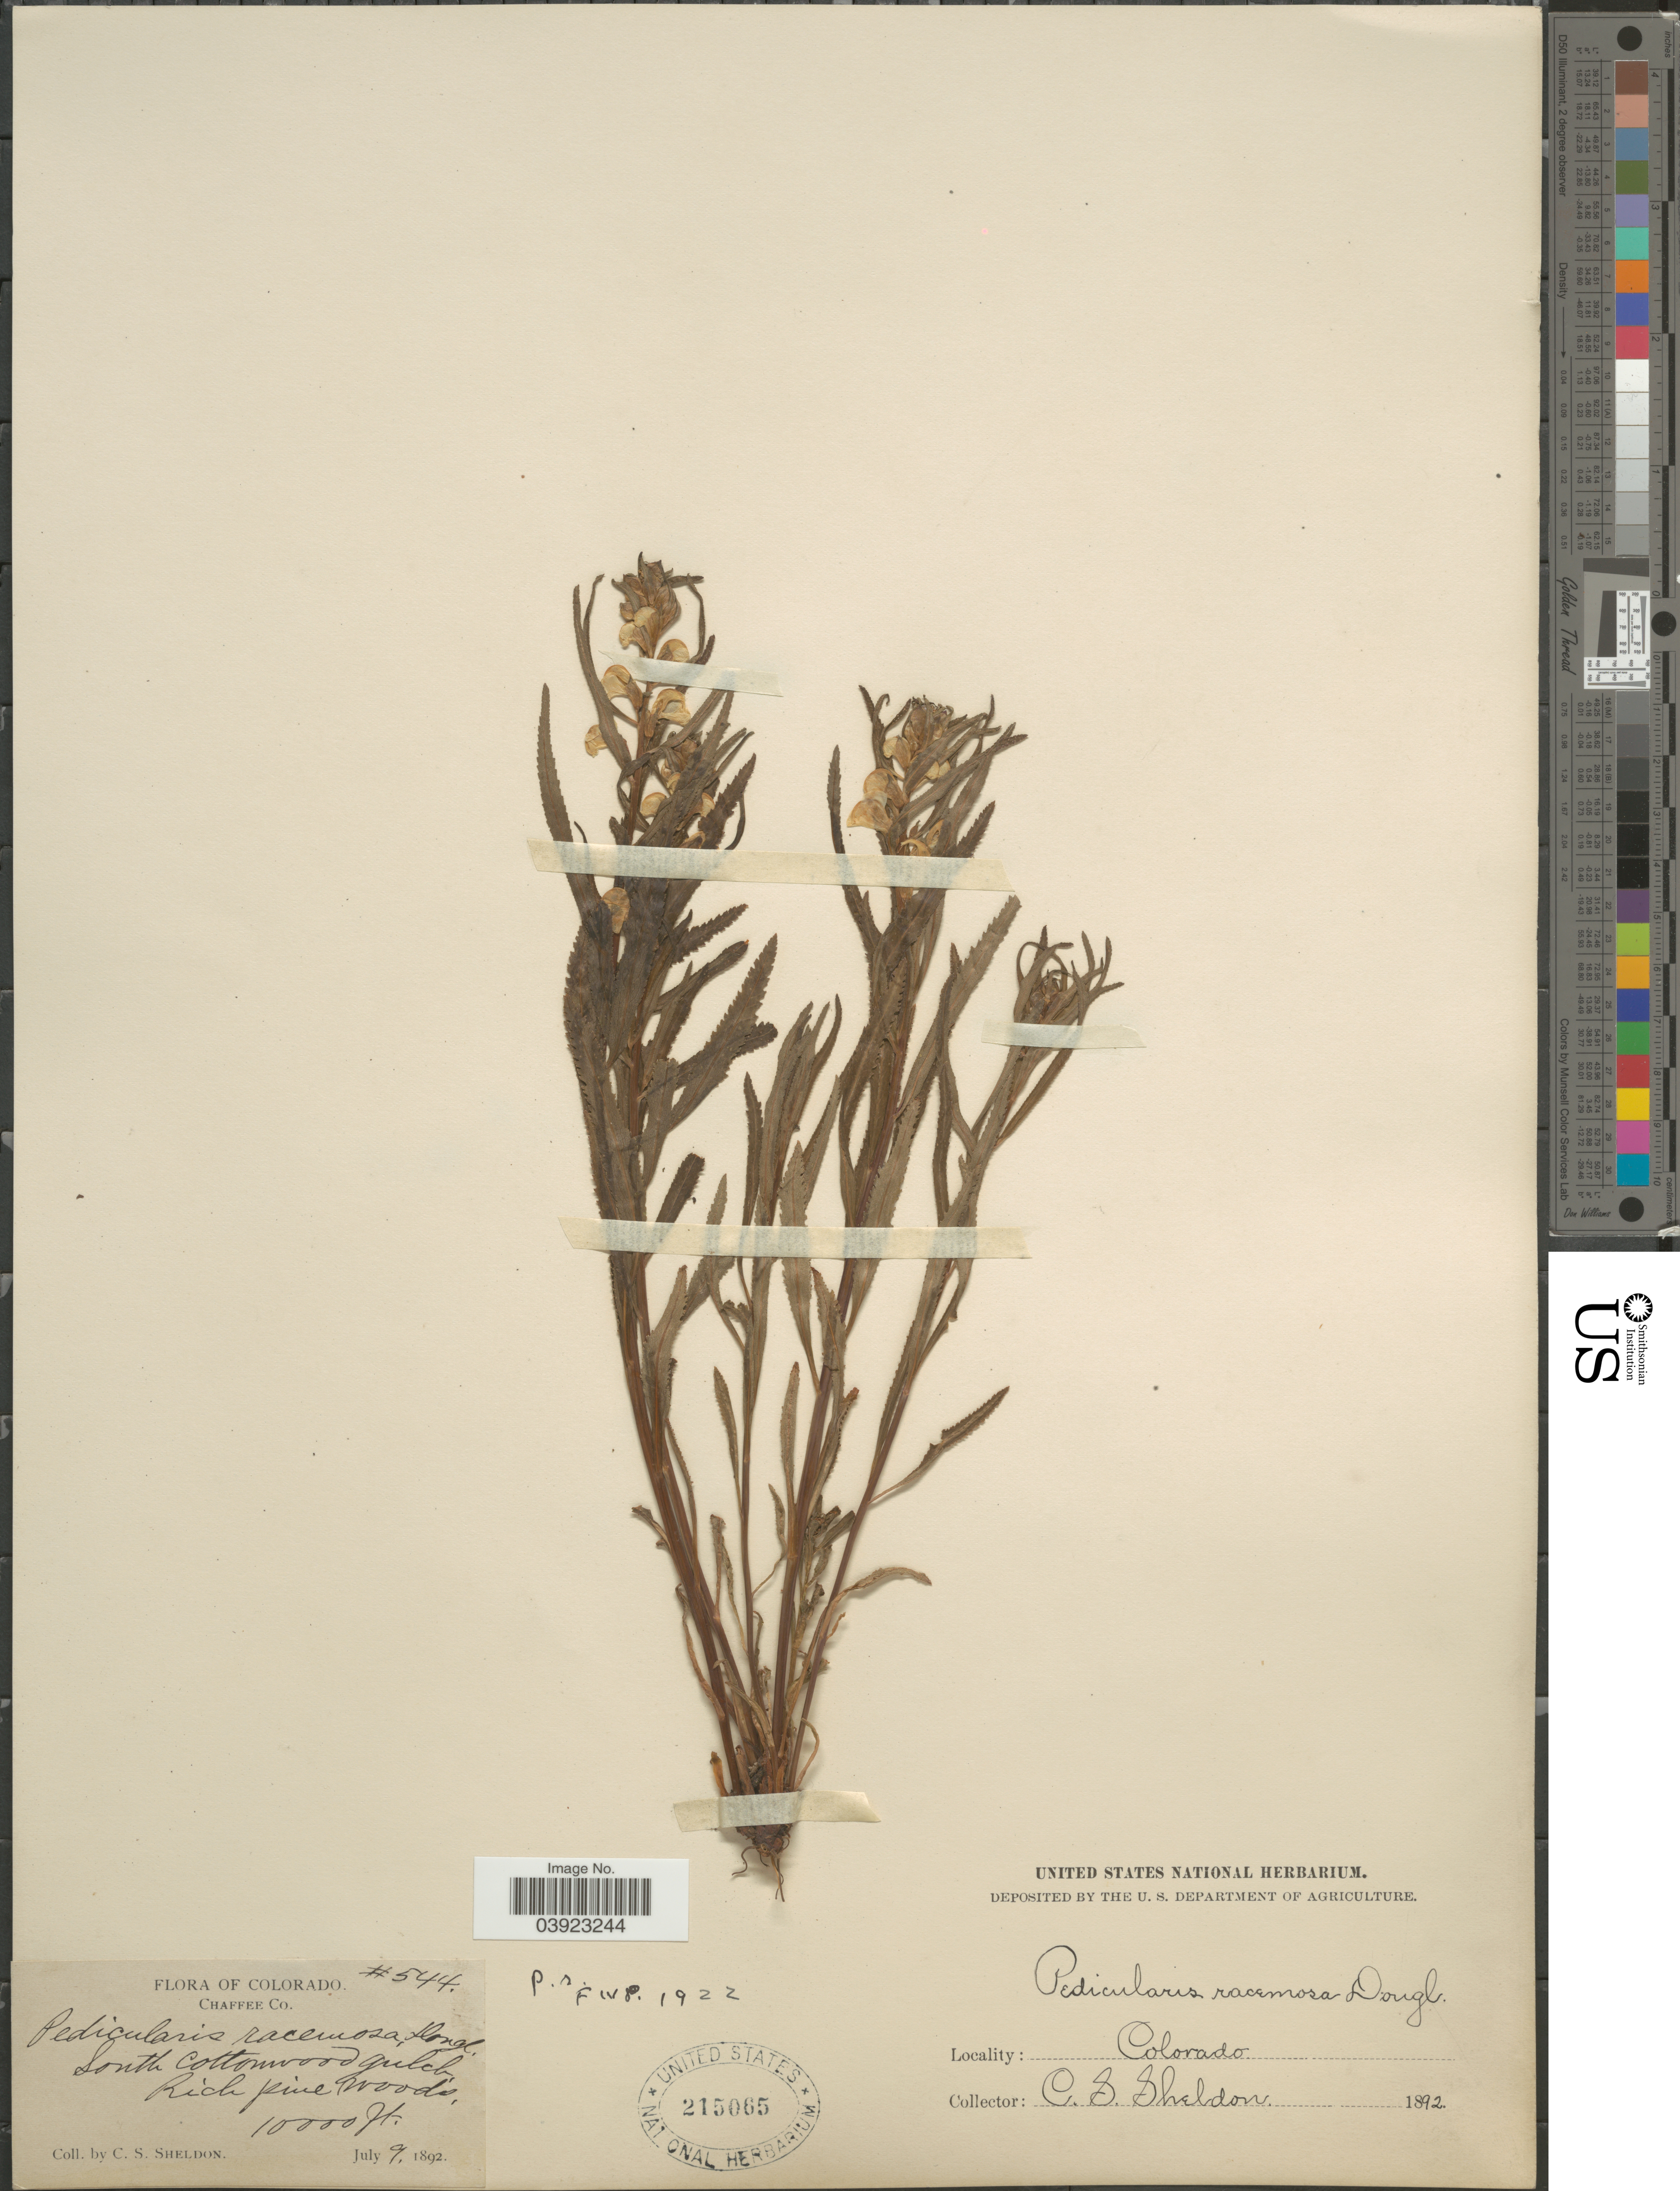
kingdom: Plantae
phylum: Tracheophyta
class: Magnoliopsida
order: Lamiales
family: Orobanchaceae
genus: Pedicularis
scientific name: Pedicularis racemosa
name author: Douglas ex Benth.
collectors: C. S. Sheldon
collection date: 1892-07-09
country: United States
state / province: Colorado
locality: Chaffee Co. South Cottonwood Gulch.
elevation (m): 3048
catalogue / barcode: US 215065